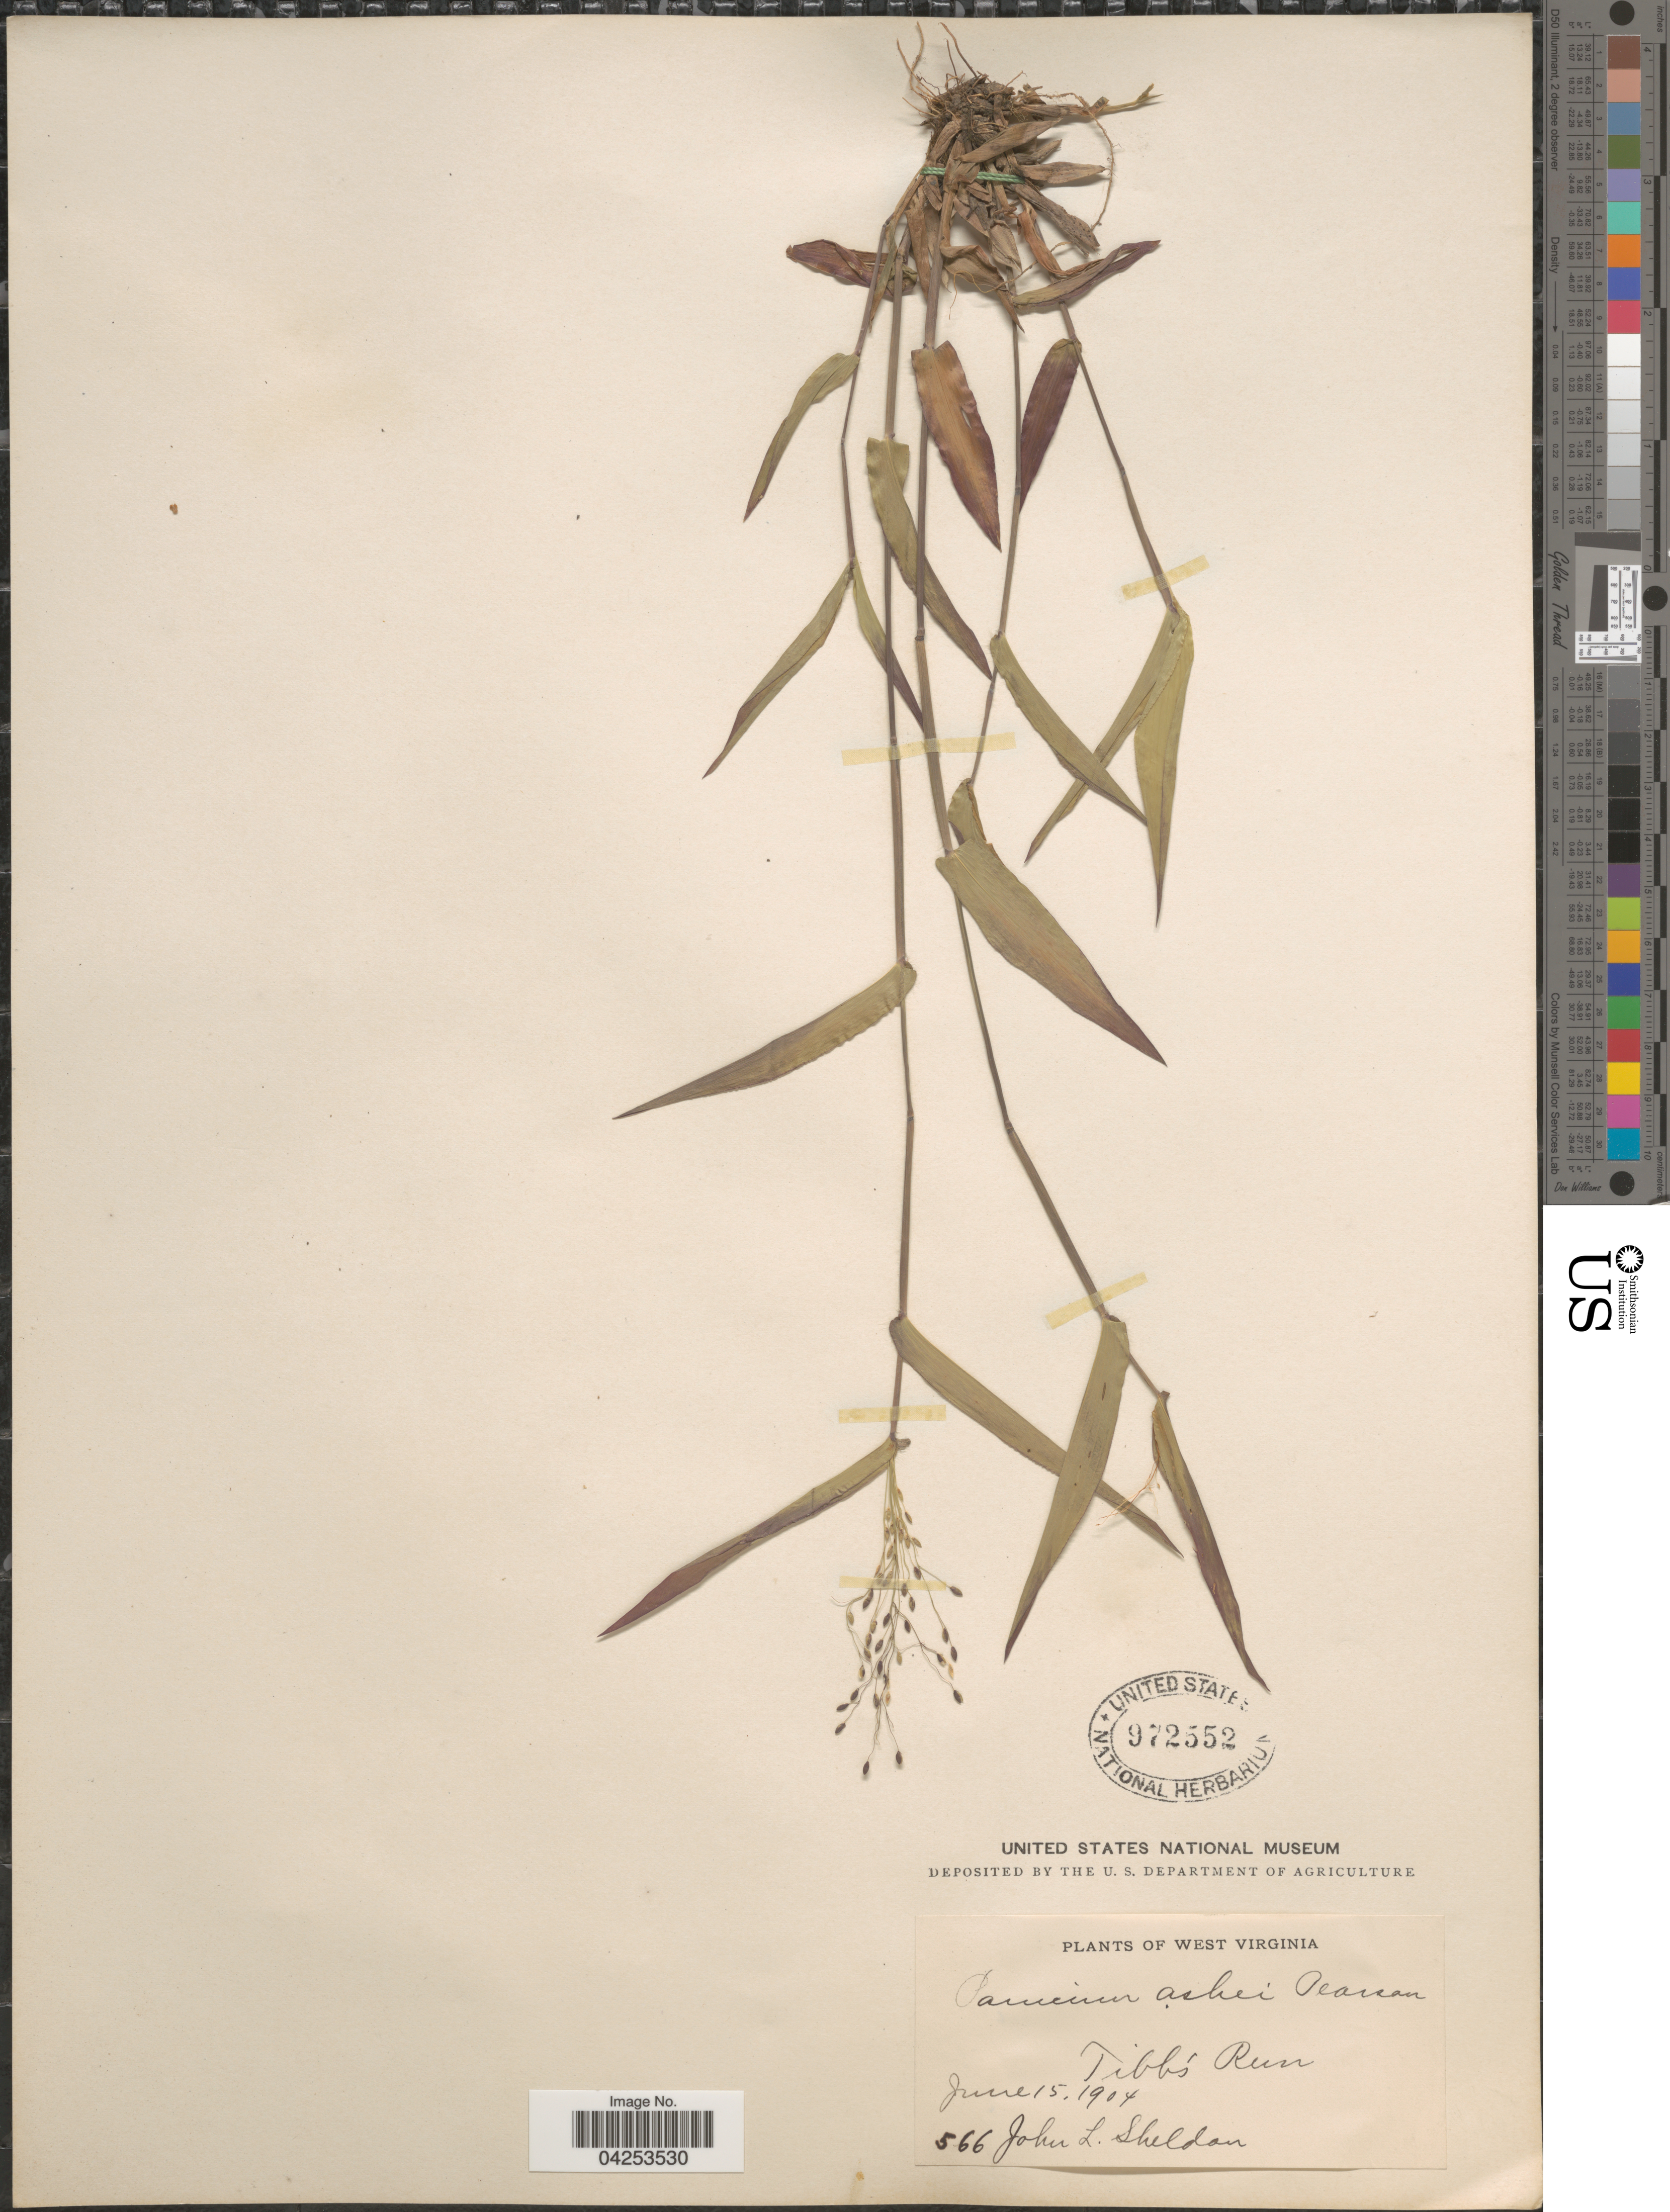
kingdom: Plantae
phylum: Tracheophyta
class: Liliopsida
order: Poales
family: Poaceae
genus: Dichanthelium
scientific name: Dichanthelium commutatum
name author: (Schult.) Gould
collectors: J. L. Sheldon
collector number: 566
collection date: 1904-06-15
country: United States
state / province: West Virginia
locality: Tibb's Run.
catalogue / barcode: US 972552